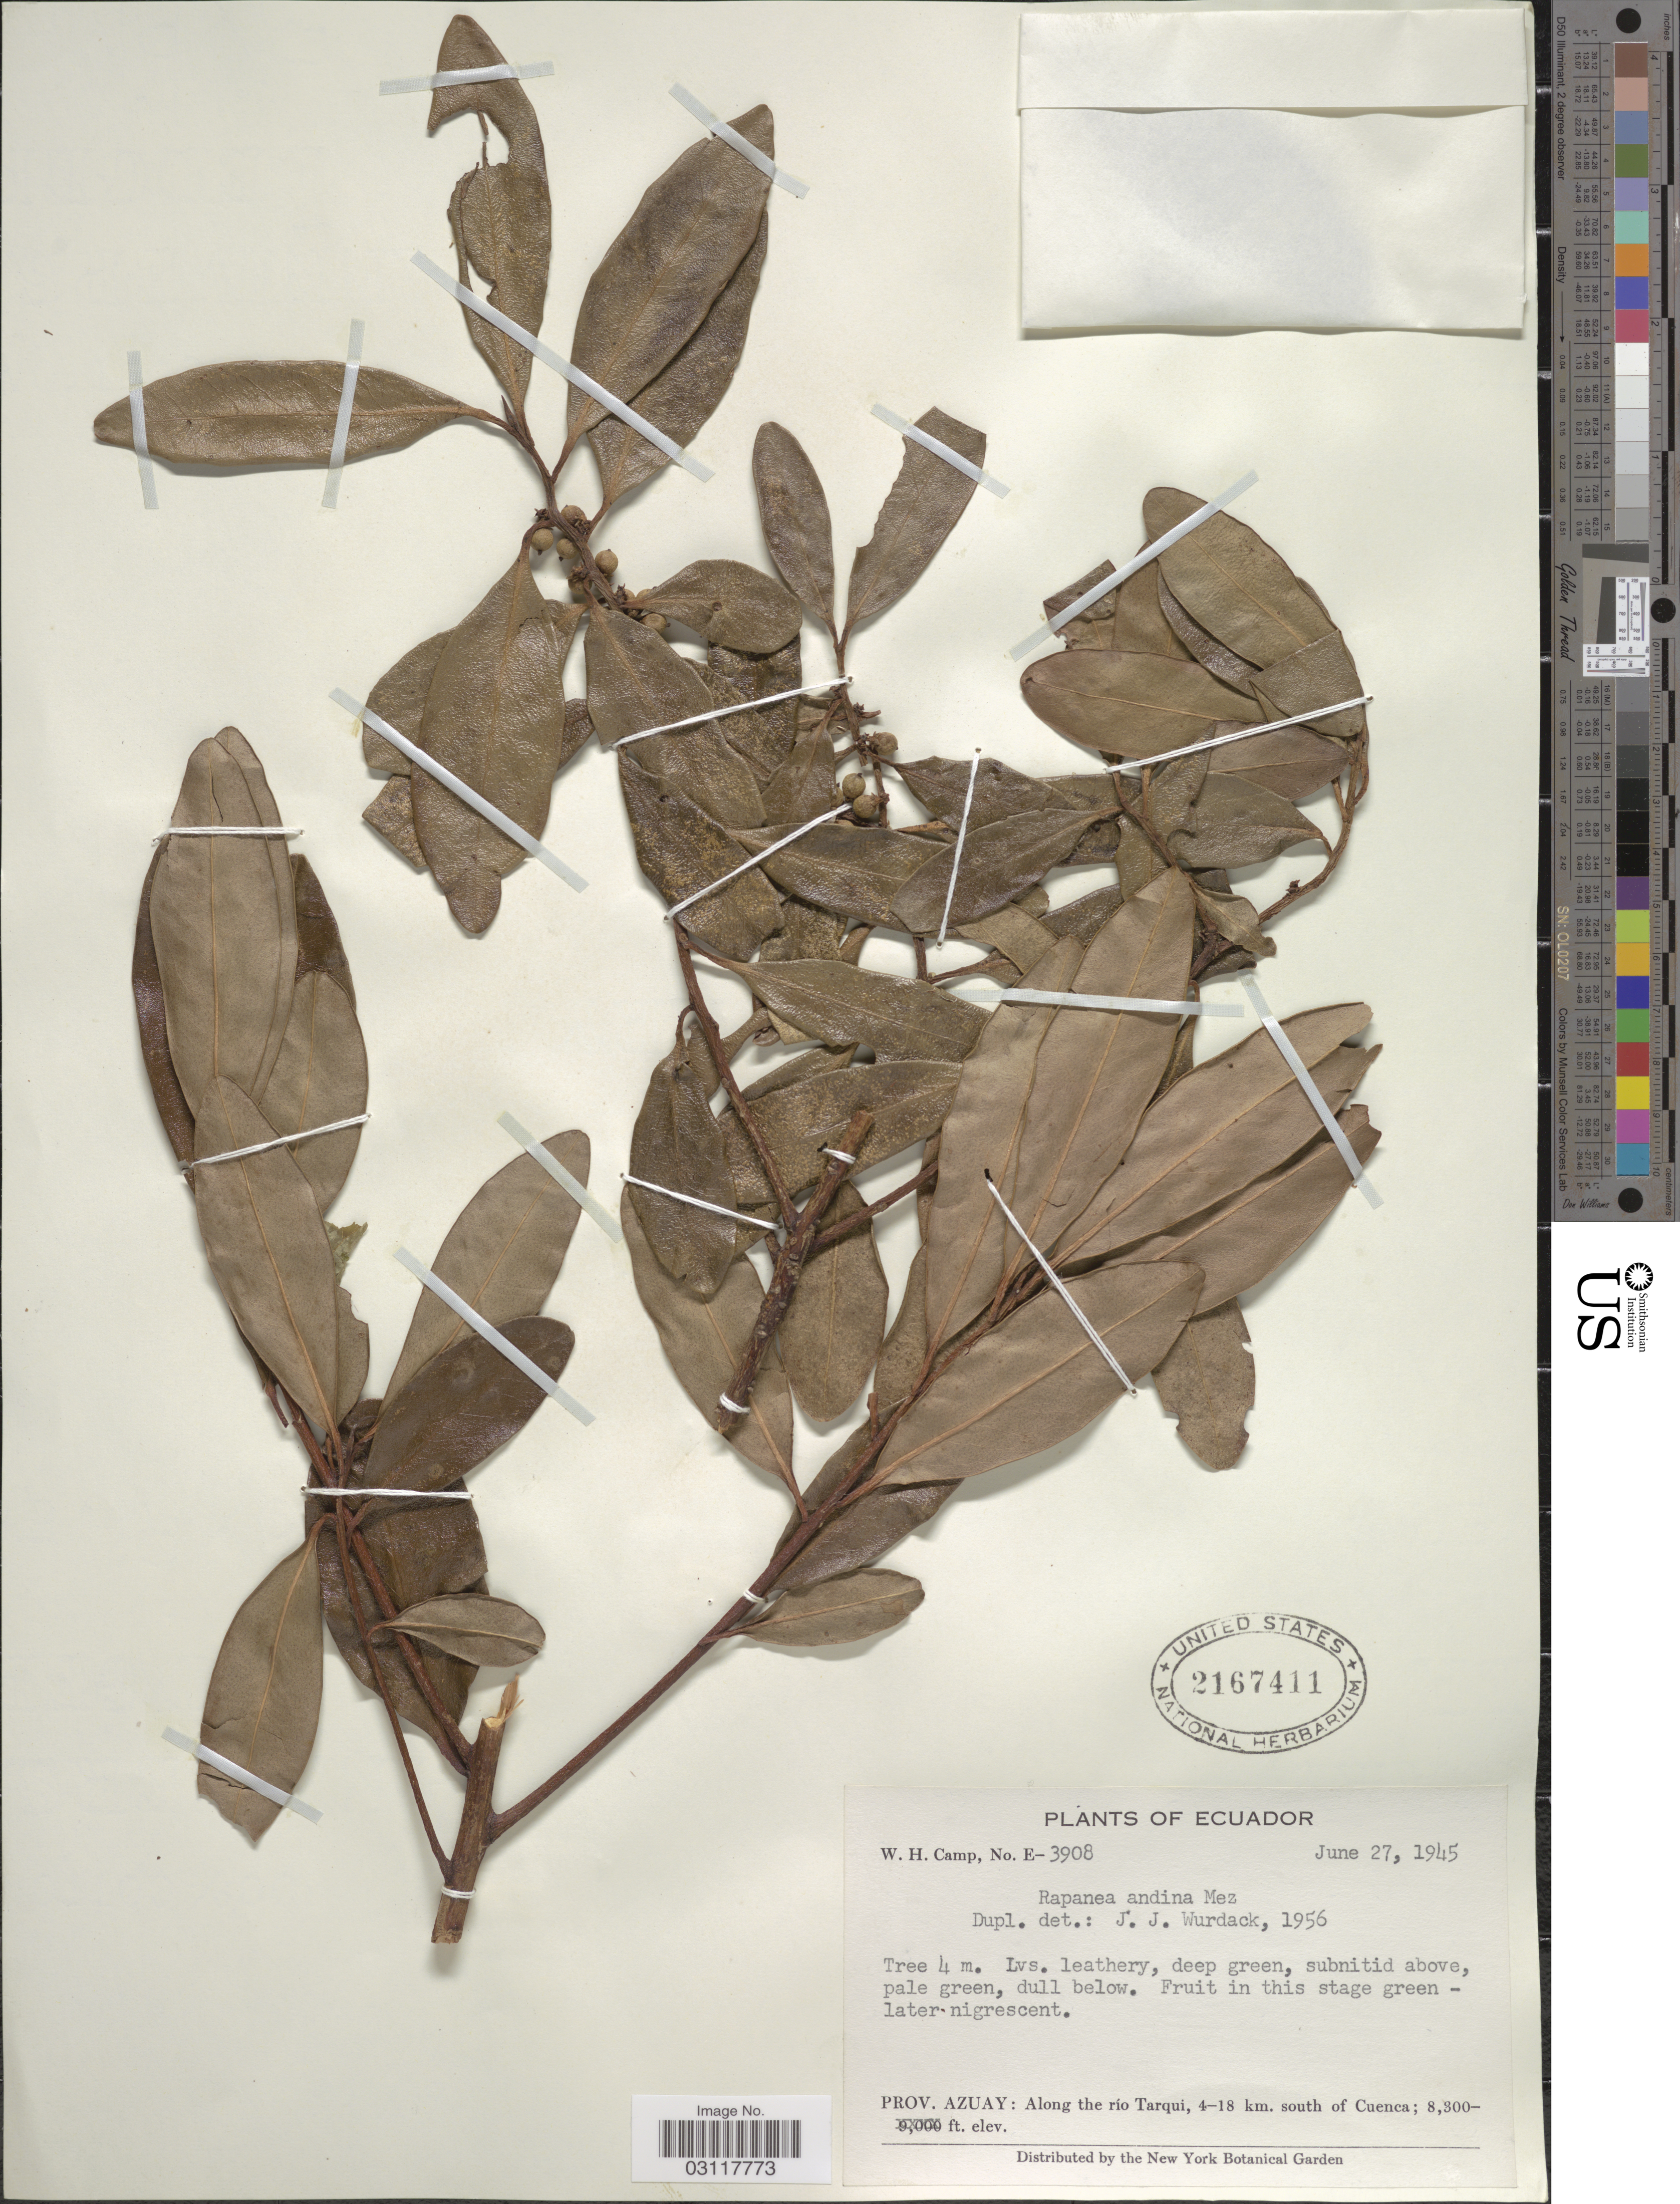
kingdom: Plantae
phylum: Tracheophyta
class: Magnoliopsida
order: Ericales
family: Primulaceae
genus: Rapanea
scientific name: Rapanea andina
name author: Mez in Engl.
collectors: W. H. Camp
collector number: E-3908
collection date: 1945-06-27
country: Ecuador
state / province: Azuay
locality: Along the río Tarqui, 4-18 km. south of Cuenca.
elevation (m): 2530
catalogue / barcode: US 2167411